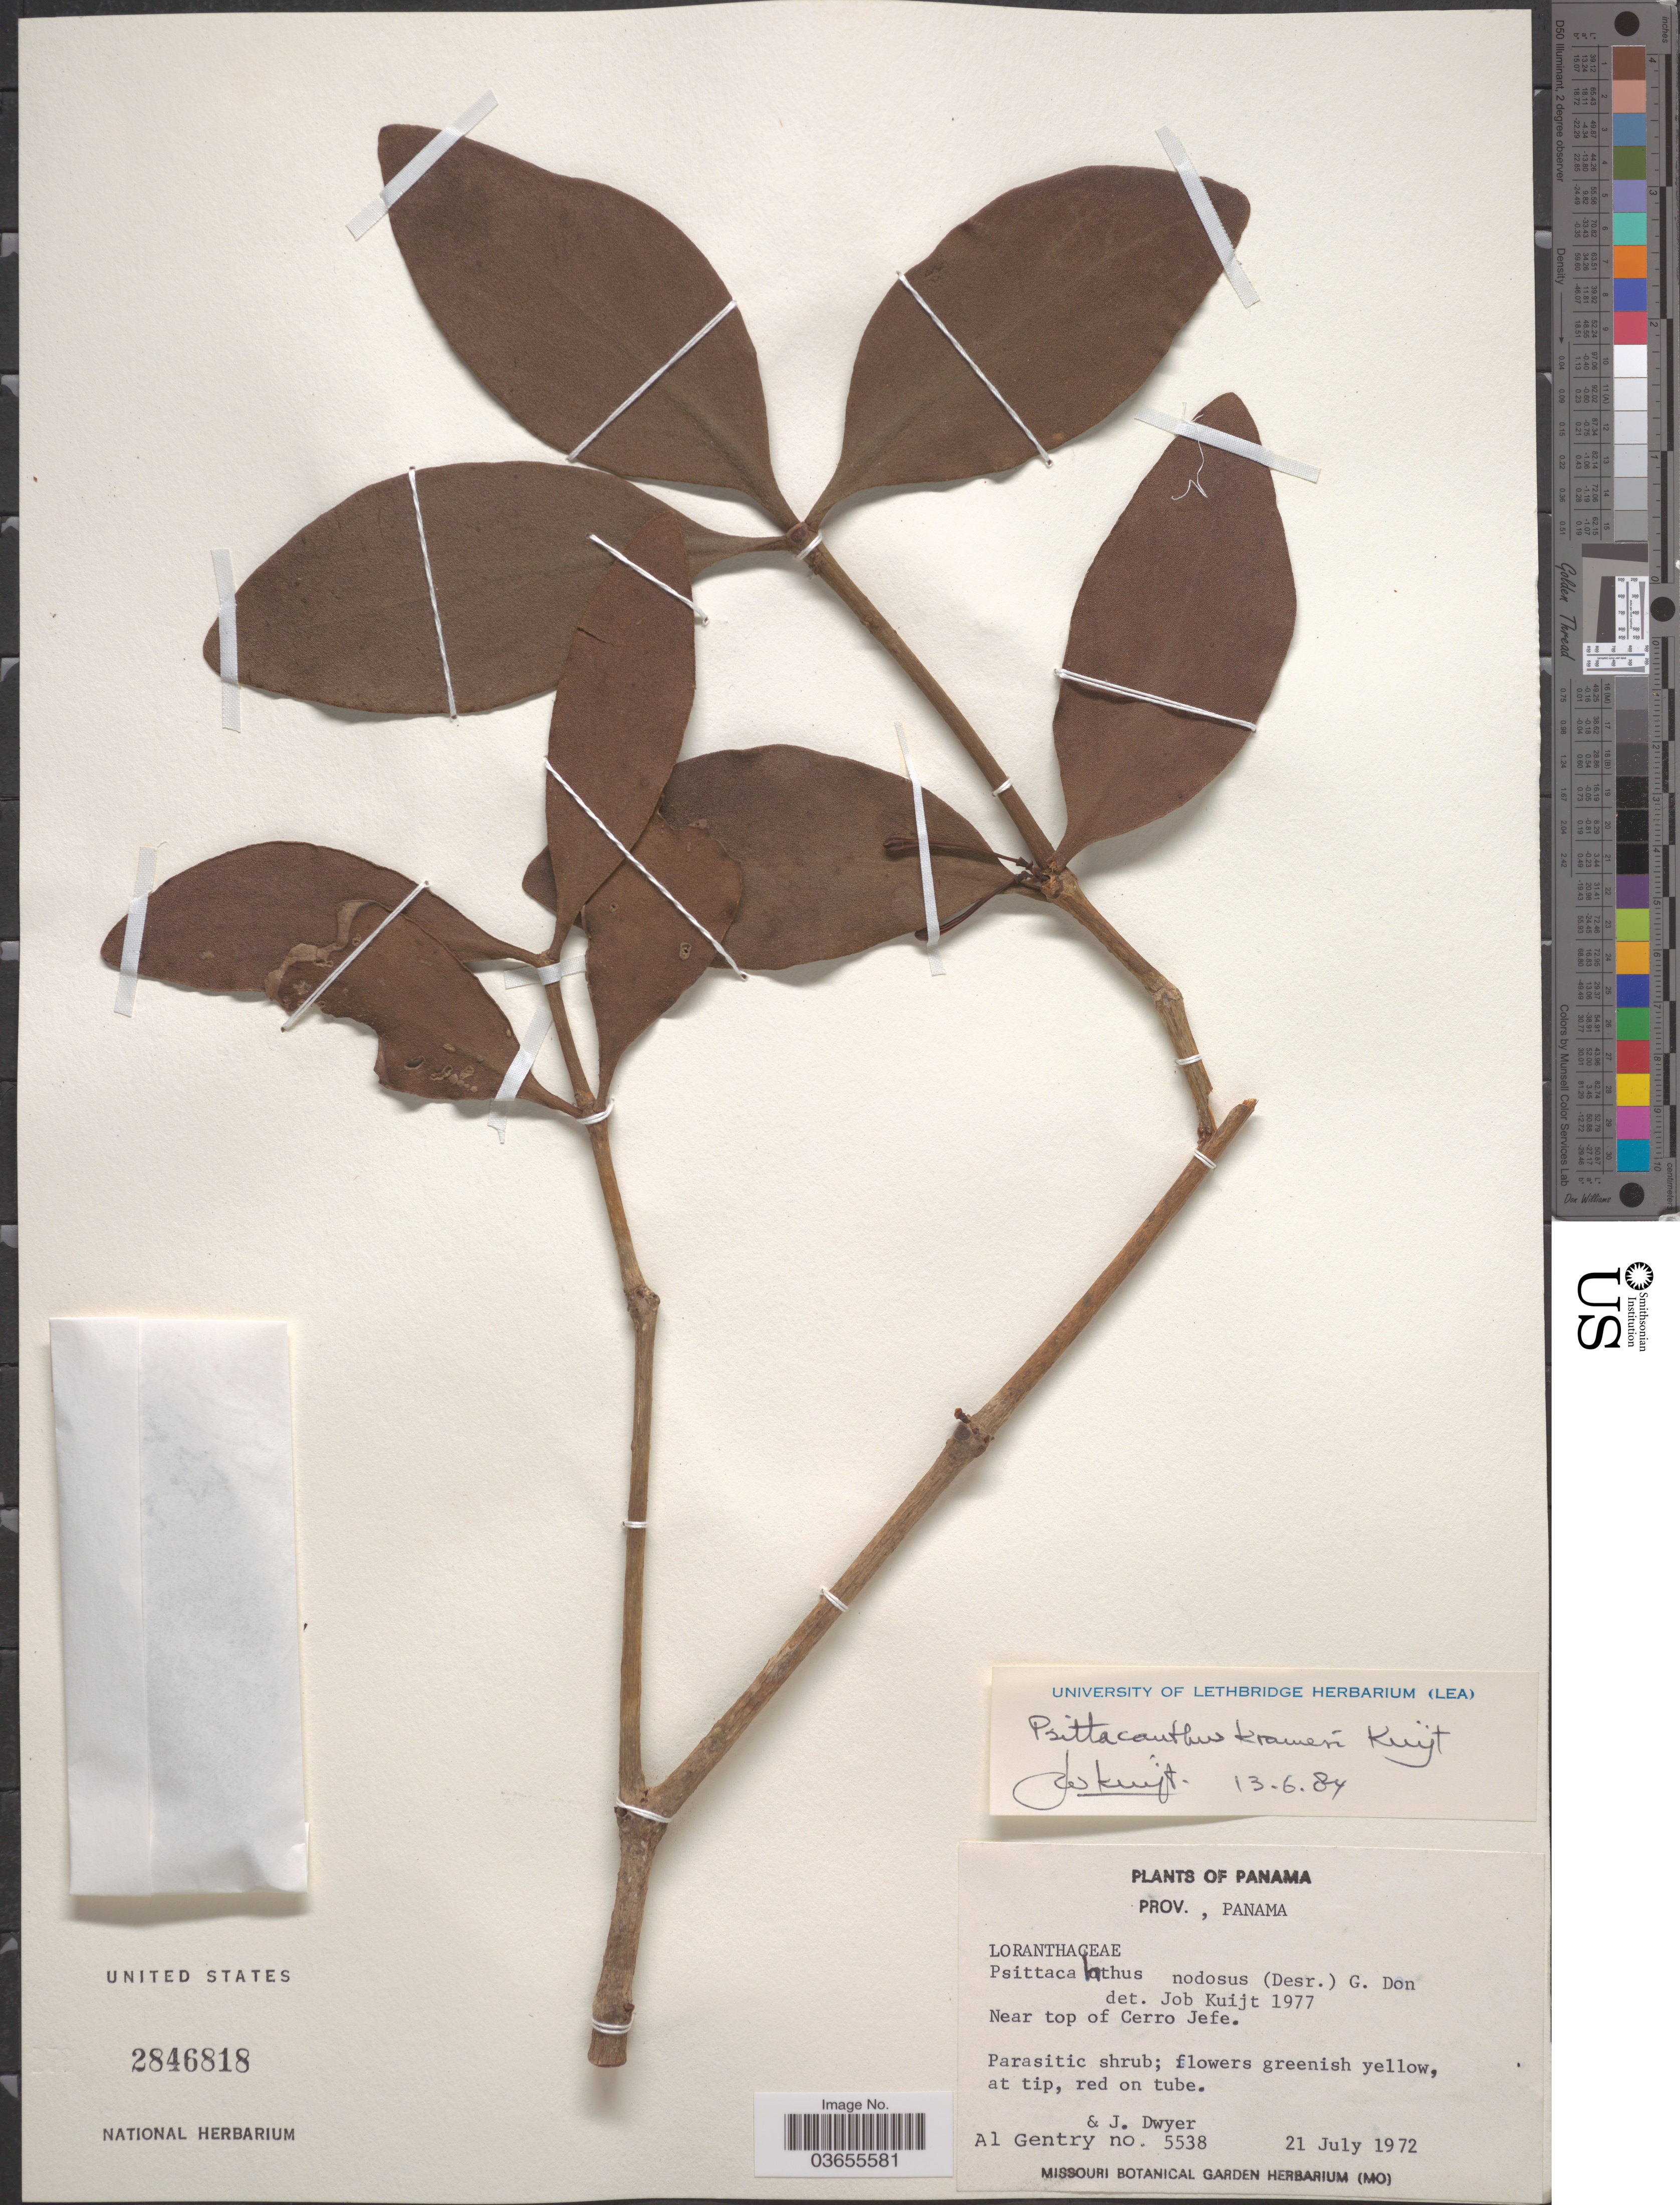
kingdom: Plantae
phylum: Tracheophyta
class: Magnoliopsida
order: Santalales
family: Loranthaceae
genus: Psittacanthus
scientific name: Psittacanthus krameri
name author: Kuijt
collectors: A. H. Gentry & J. Dwyer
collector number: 5538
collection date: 1972-07-21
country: Panama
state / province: Panamá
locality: Near top of Cerro Jefe.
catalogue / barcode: US 2846818